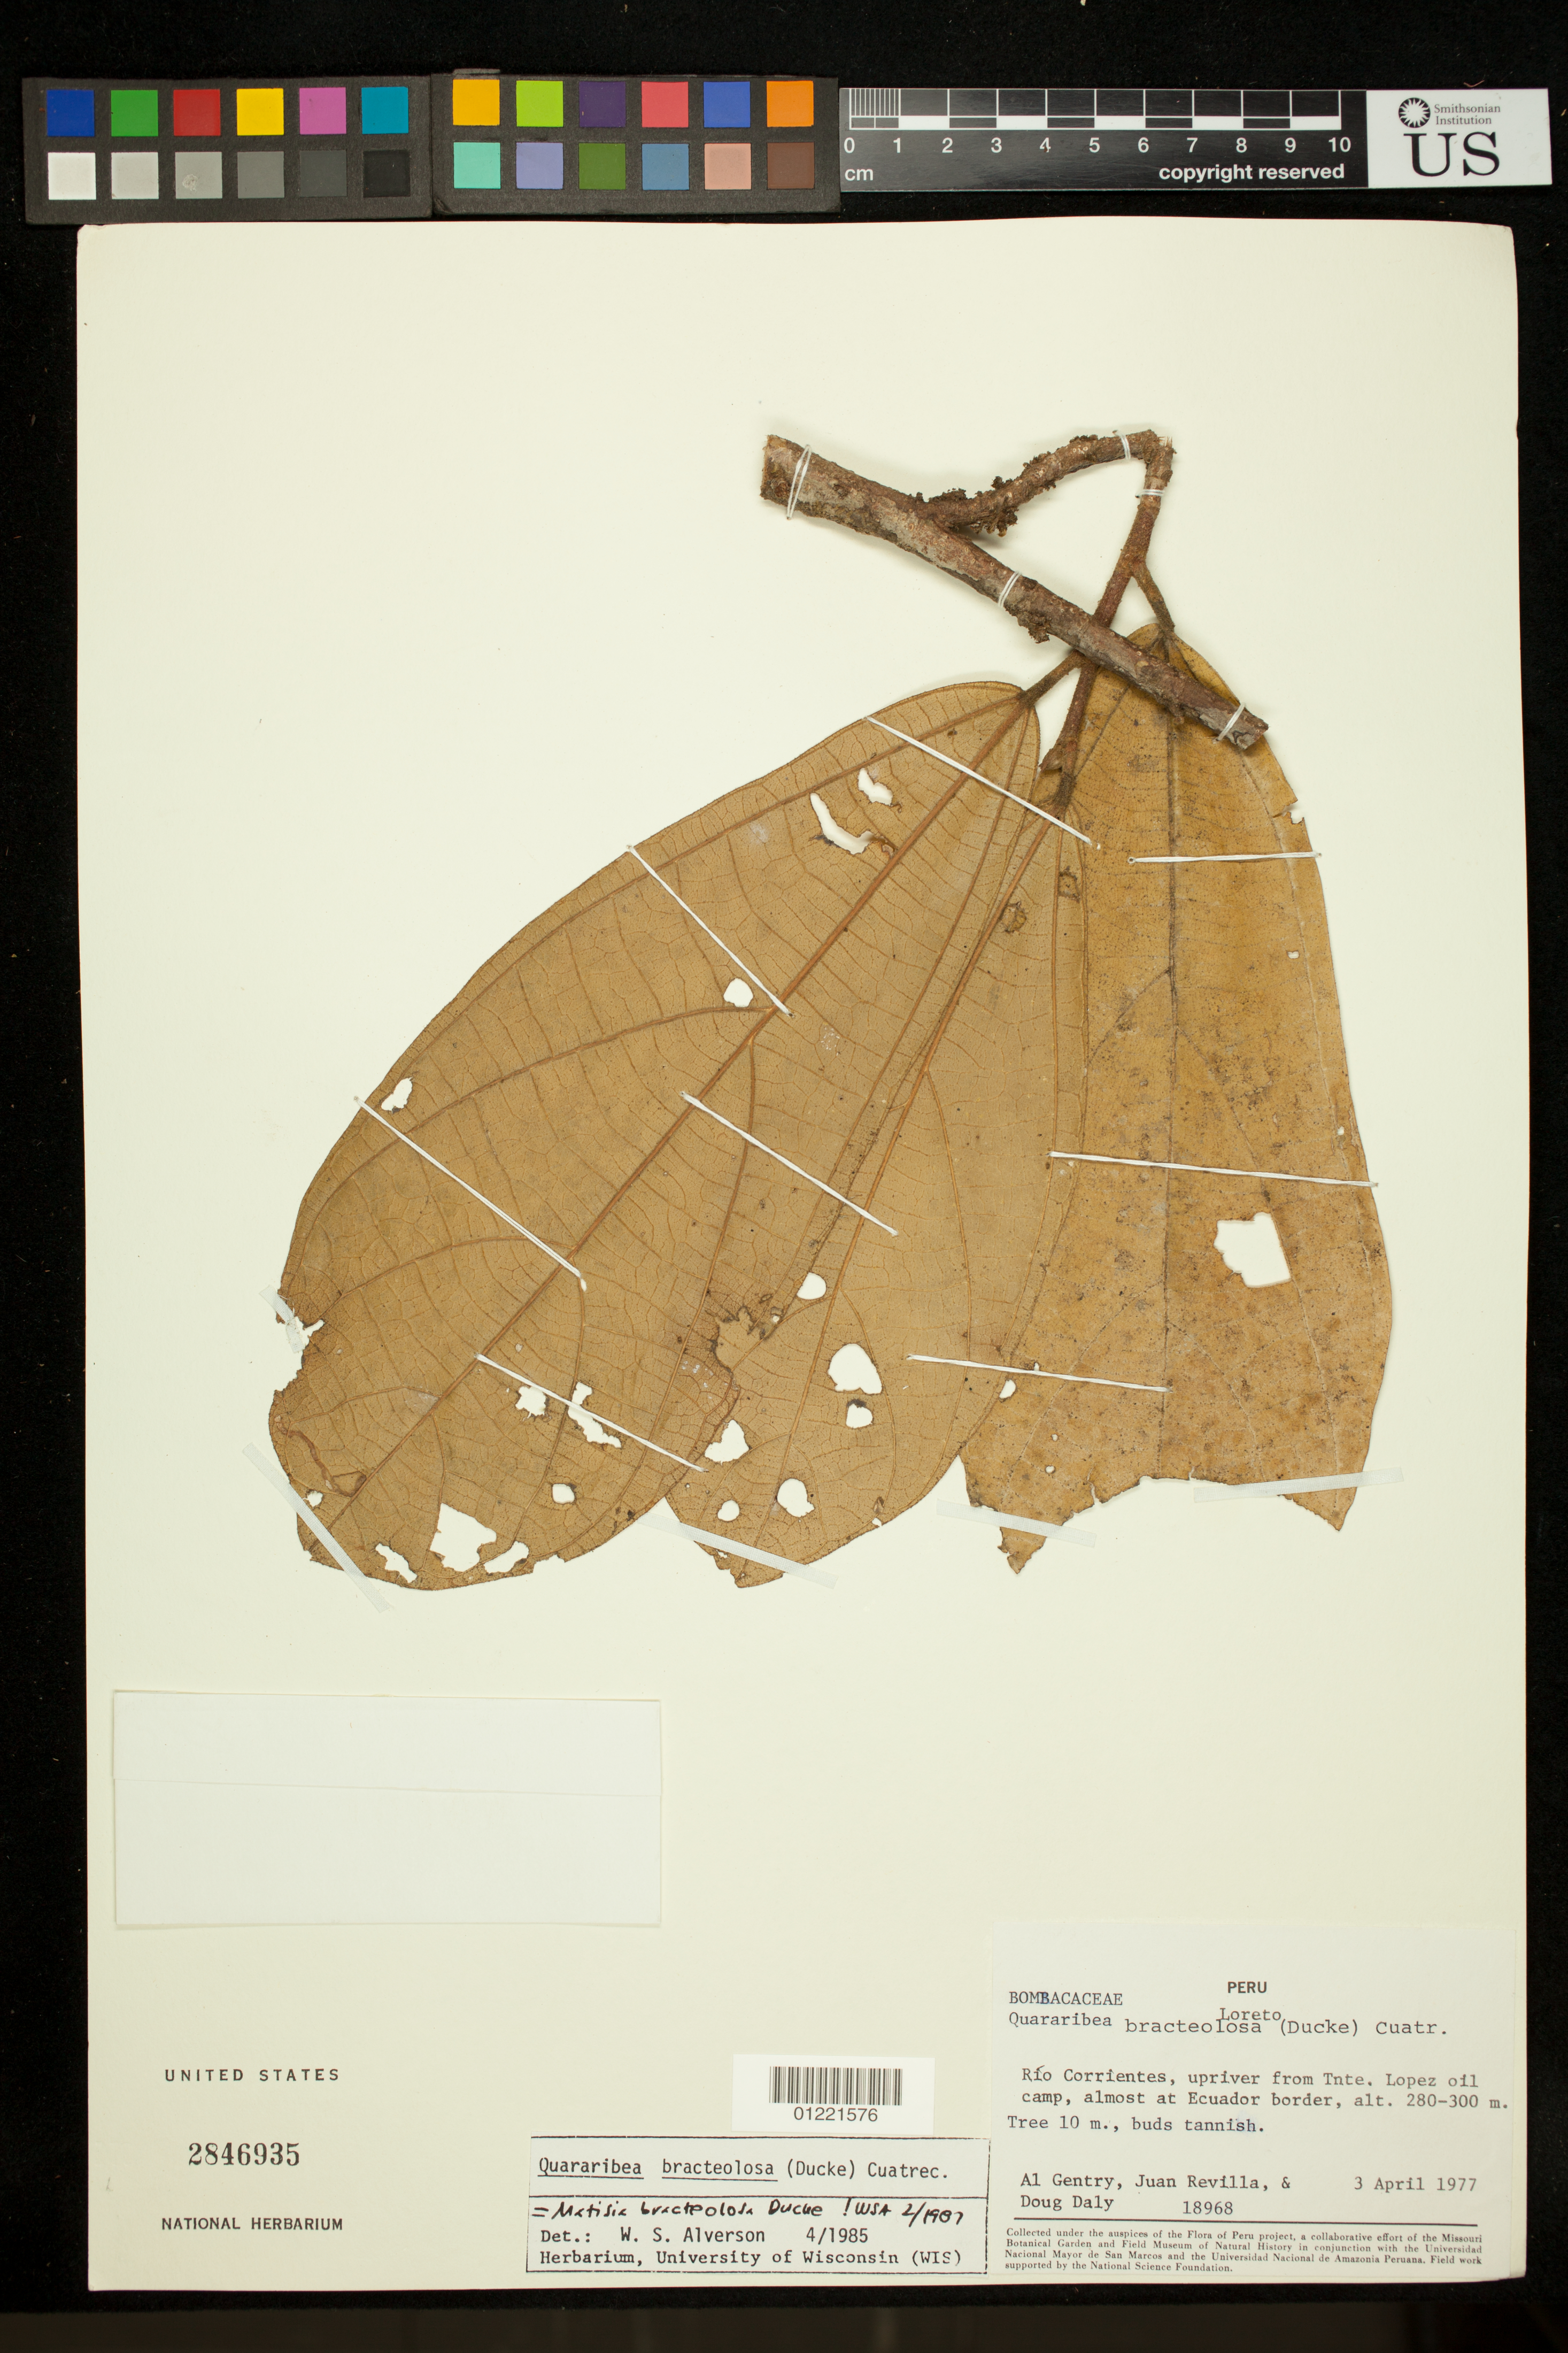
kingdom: Plantae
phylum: Tracheophyta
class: Magnoliopsida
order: Malvales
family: Malvaceae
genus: Matisia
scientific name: Matisia bracteolosa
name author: Ducke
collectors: A. H. Gentry, J. Revilla & D. C. Daly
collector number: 18968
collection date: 1977-04-03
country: Peru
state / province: Loreto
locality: Rio Corrientes, upriver from Tnte. Lopez oil camp, almost at Ecuador border.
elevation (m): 280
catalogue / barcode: US 2846935